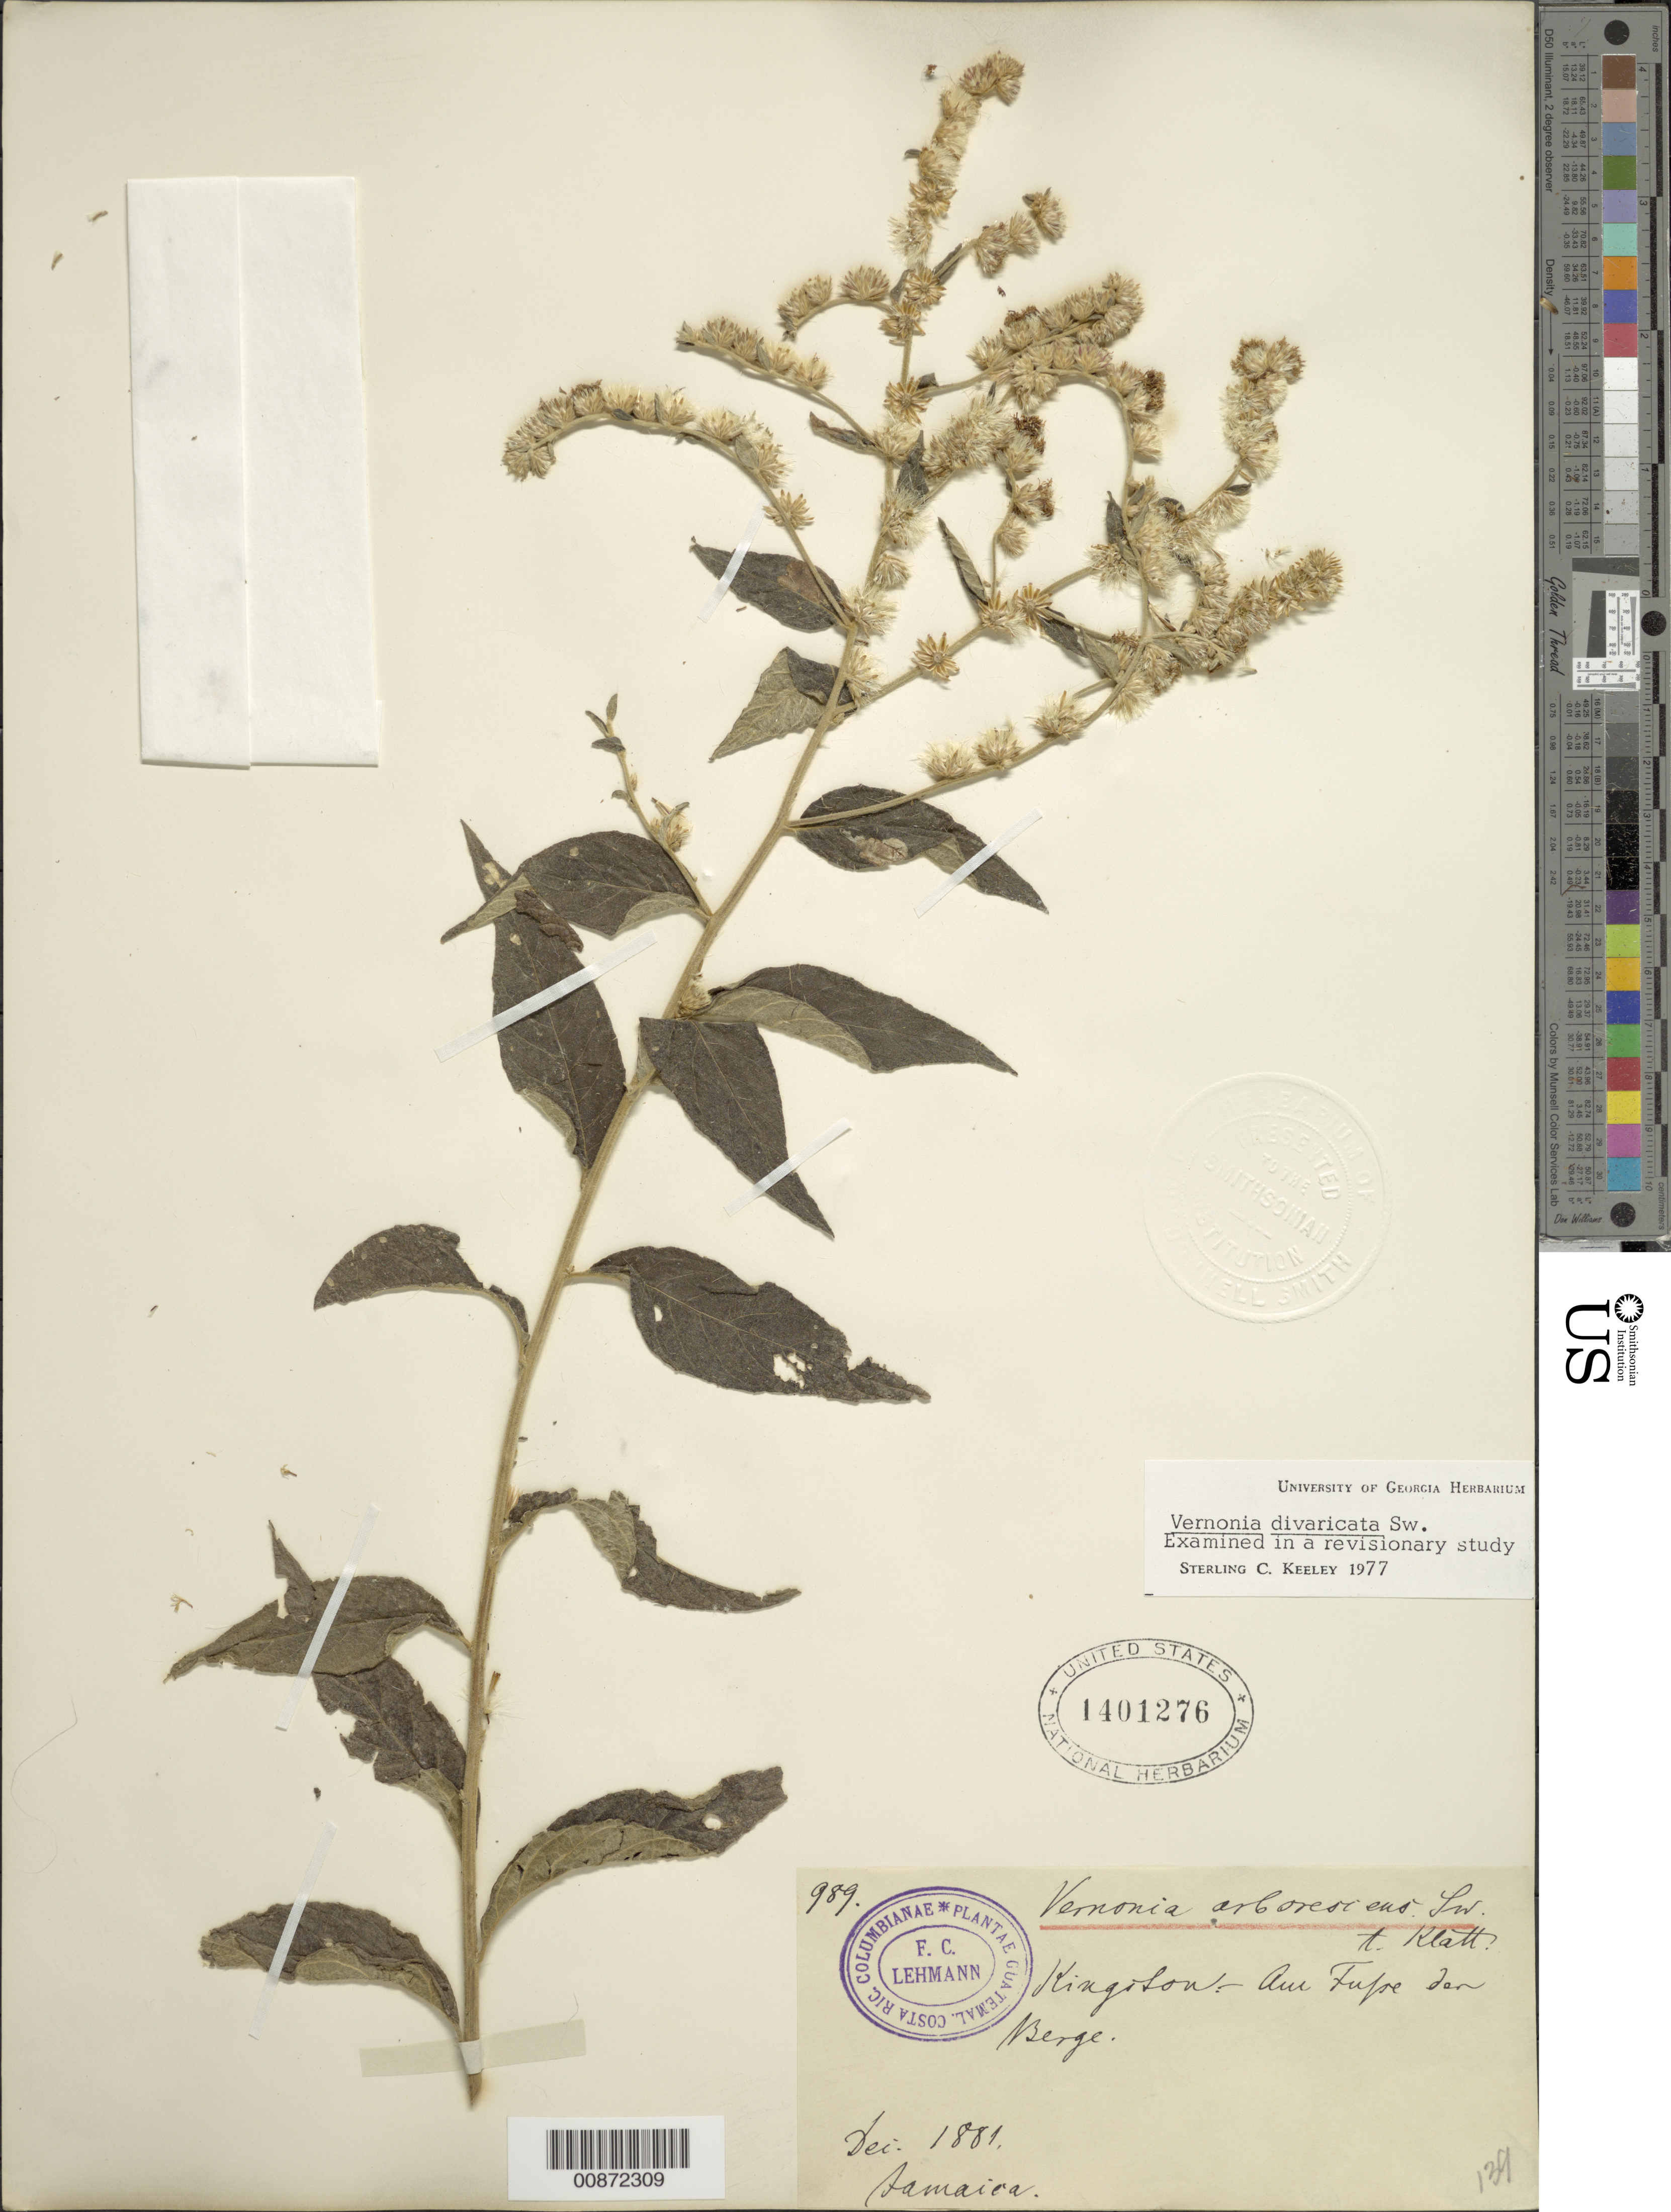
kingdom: Plantae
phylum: Tracheophyta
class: Magnoliopsida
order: Asterales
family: Asteraceae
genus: Lepidaploa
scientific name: Lepidaploa arborescens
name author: (L.) H. Rob.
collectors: A. Klatt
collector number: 989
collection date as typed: Dec 1881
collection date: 1881-12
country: Jamaica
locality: Kingston. In Berge.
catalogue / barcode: US 1401276